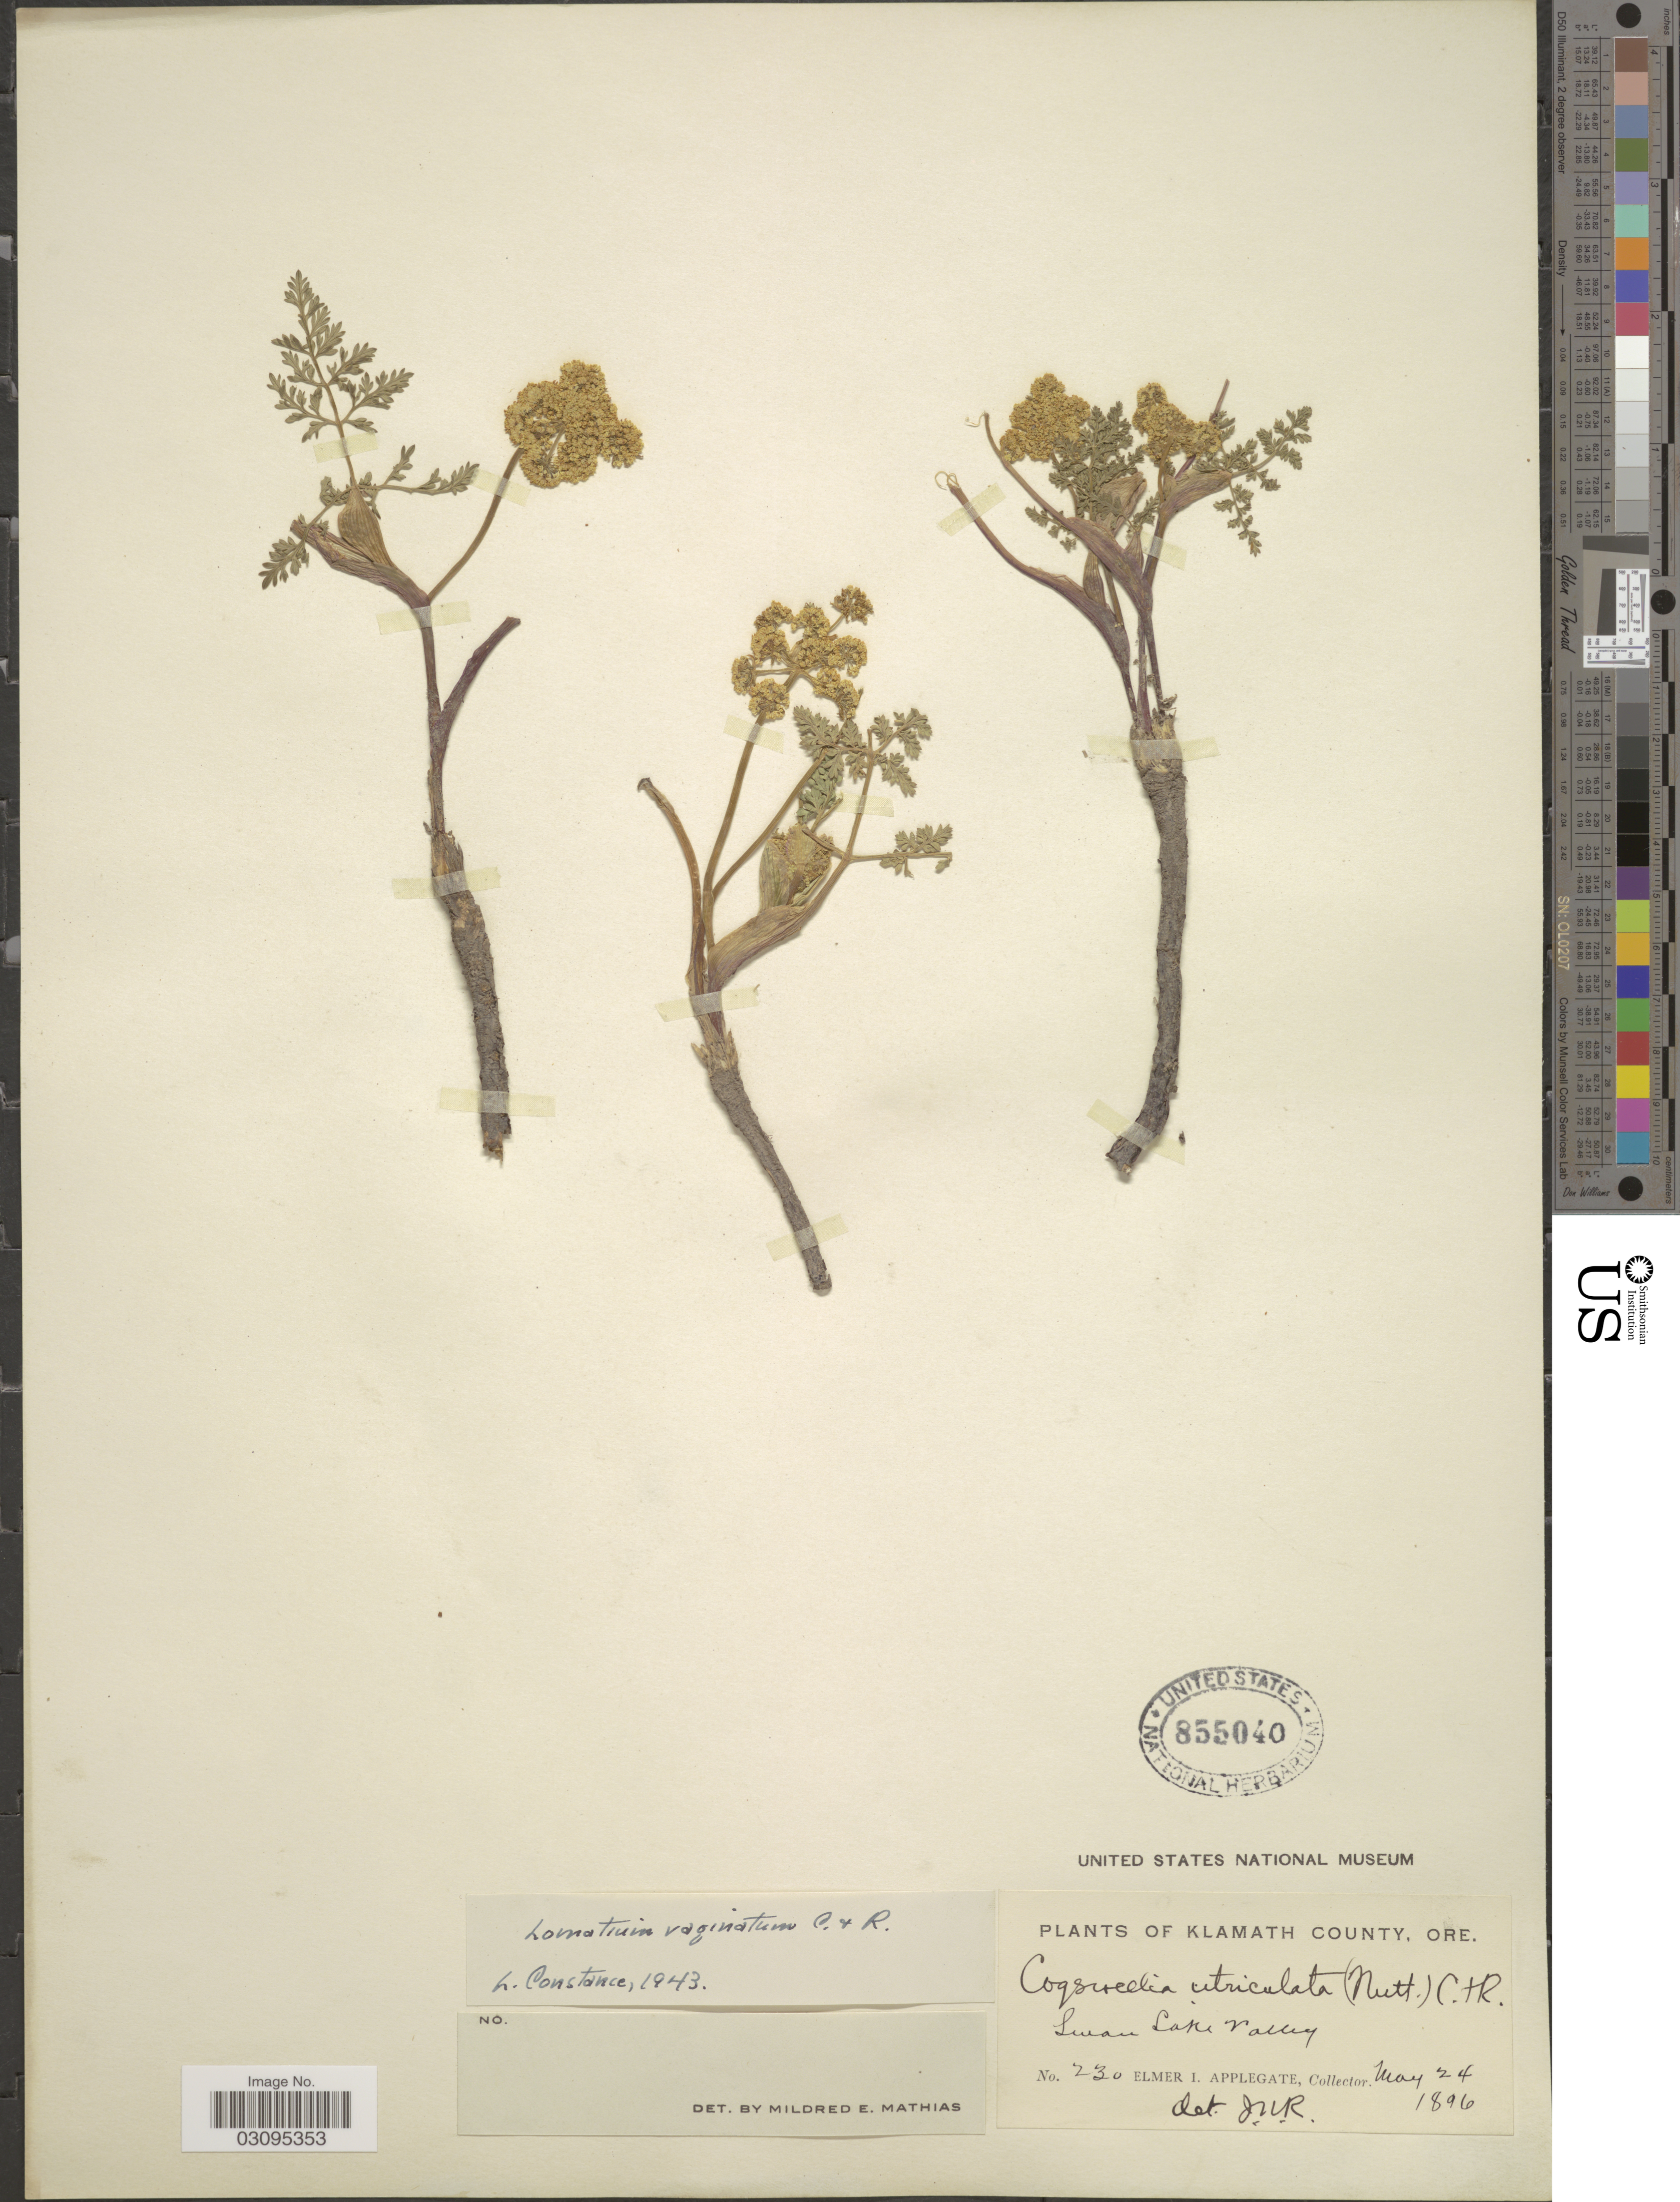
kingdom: Plantae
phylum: Tracheophyta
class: Magnoliopsida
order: Apiales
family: Apiaceae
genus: Lomatium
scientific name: Lomatium vaginatum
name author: J.M. Coult. & Rose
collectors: E. I. Applegate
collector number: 230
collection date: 1896-05-24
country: United States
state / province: Oregon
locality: Klamath County, Swan Lake Valley.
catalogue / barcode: US 855040